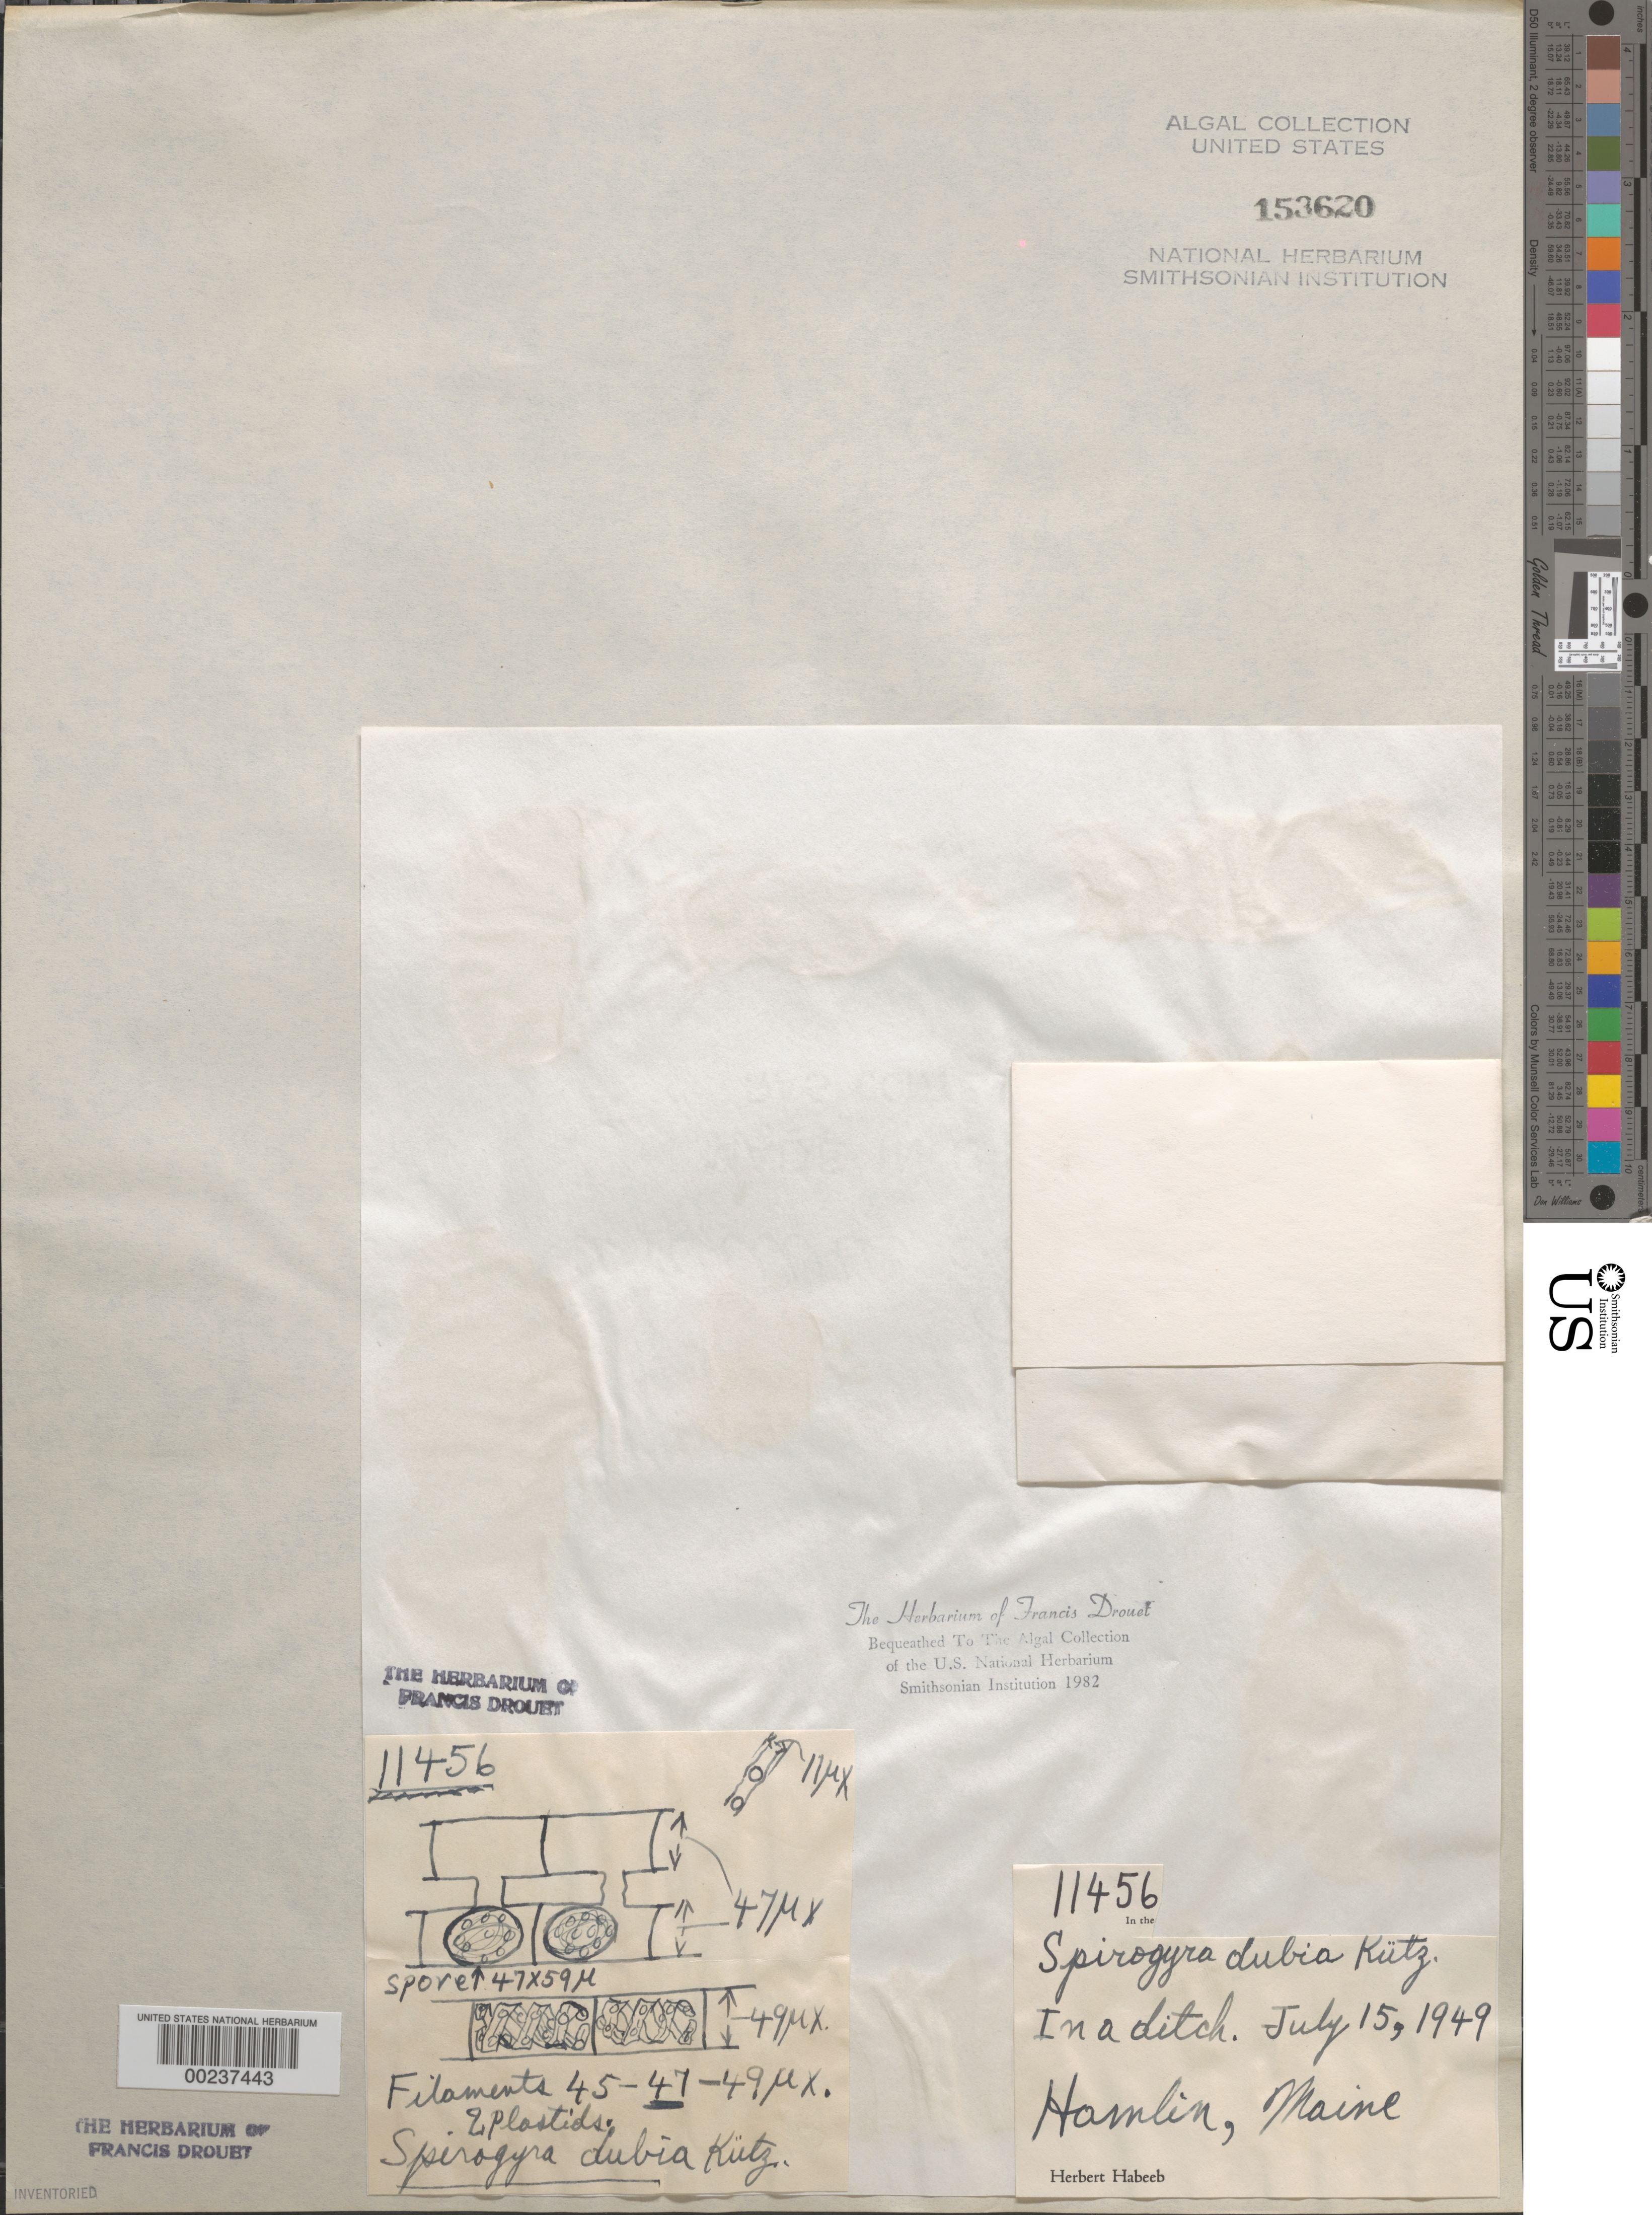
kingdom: Plantae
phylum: Charophyta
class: Zygnematophyceae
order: Zygnematales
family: Zygnemataceae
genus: Spirogyra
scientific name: Spirogyra dubia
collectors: H. Habeeb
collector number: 11456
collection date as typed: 15 Jul 1949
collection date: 1949-07-15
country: United States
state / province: Maine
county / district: Aroostook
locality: Hamlin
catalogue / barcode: US 153620